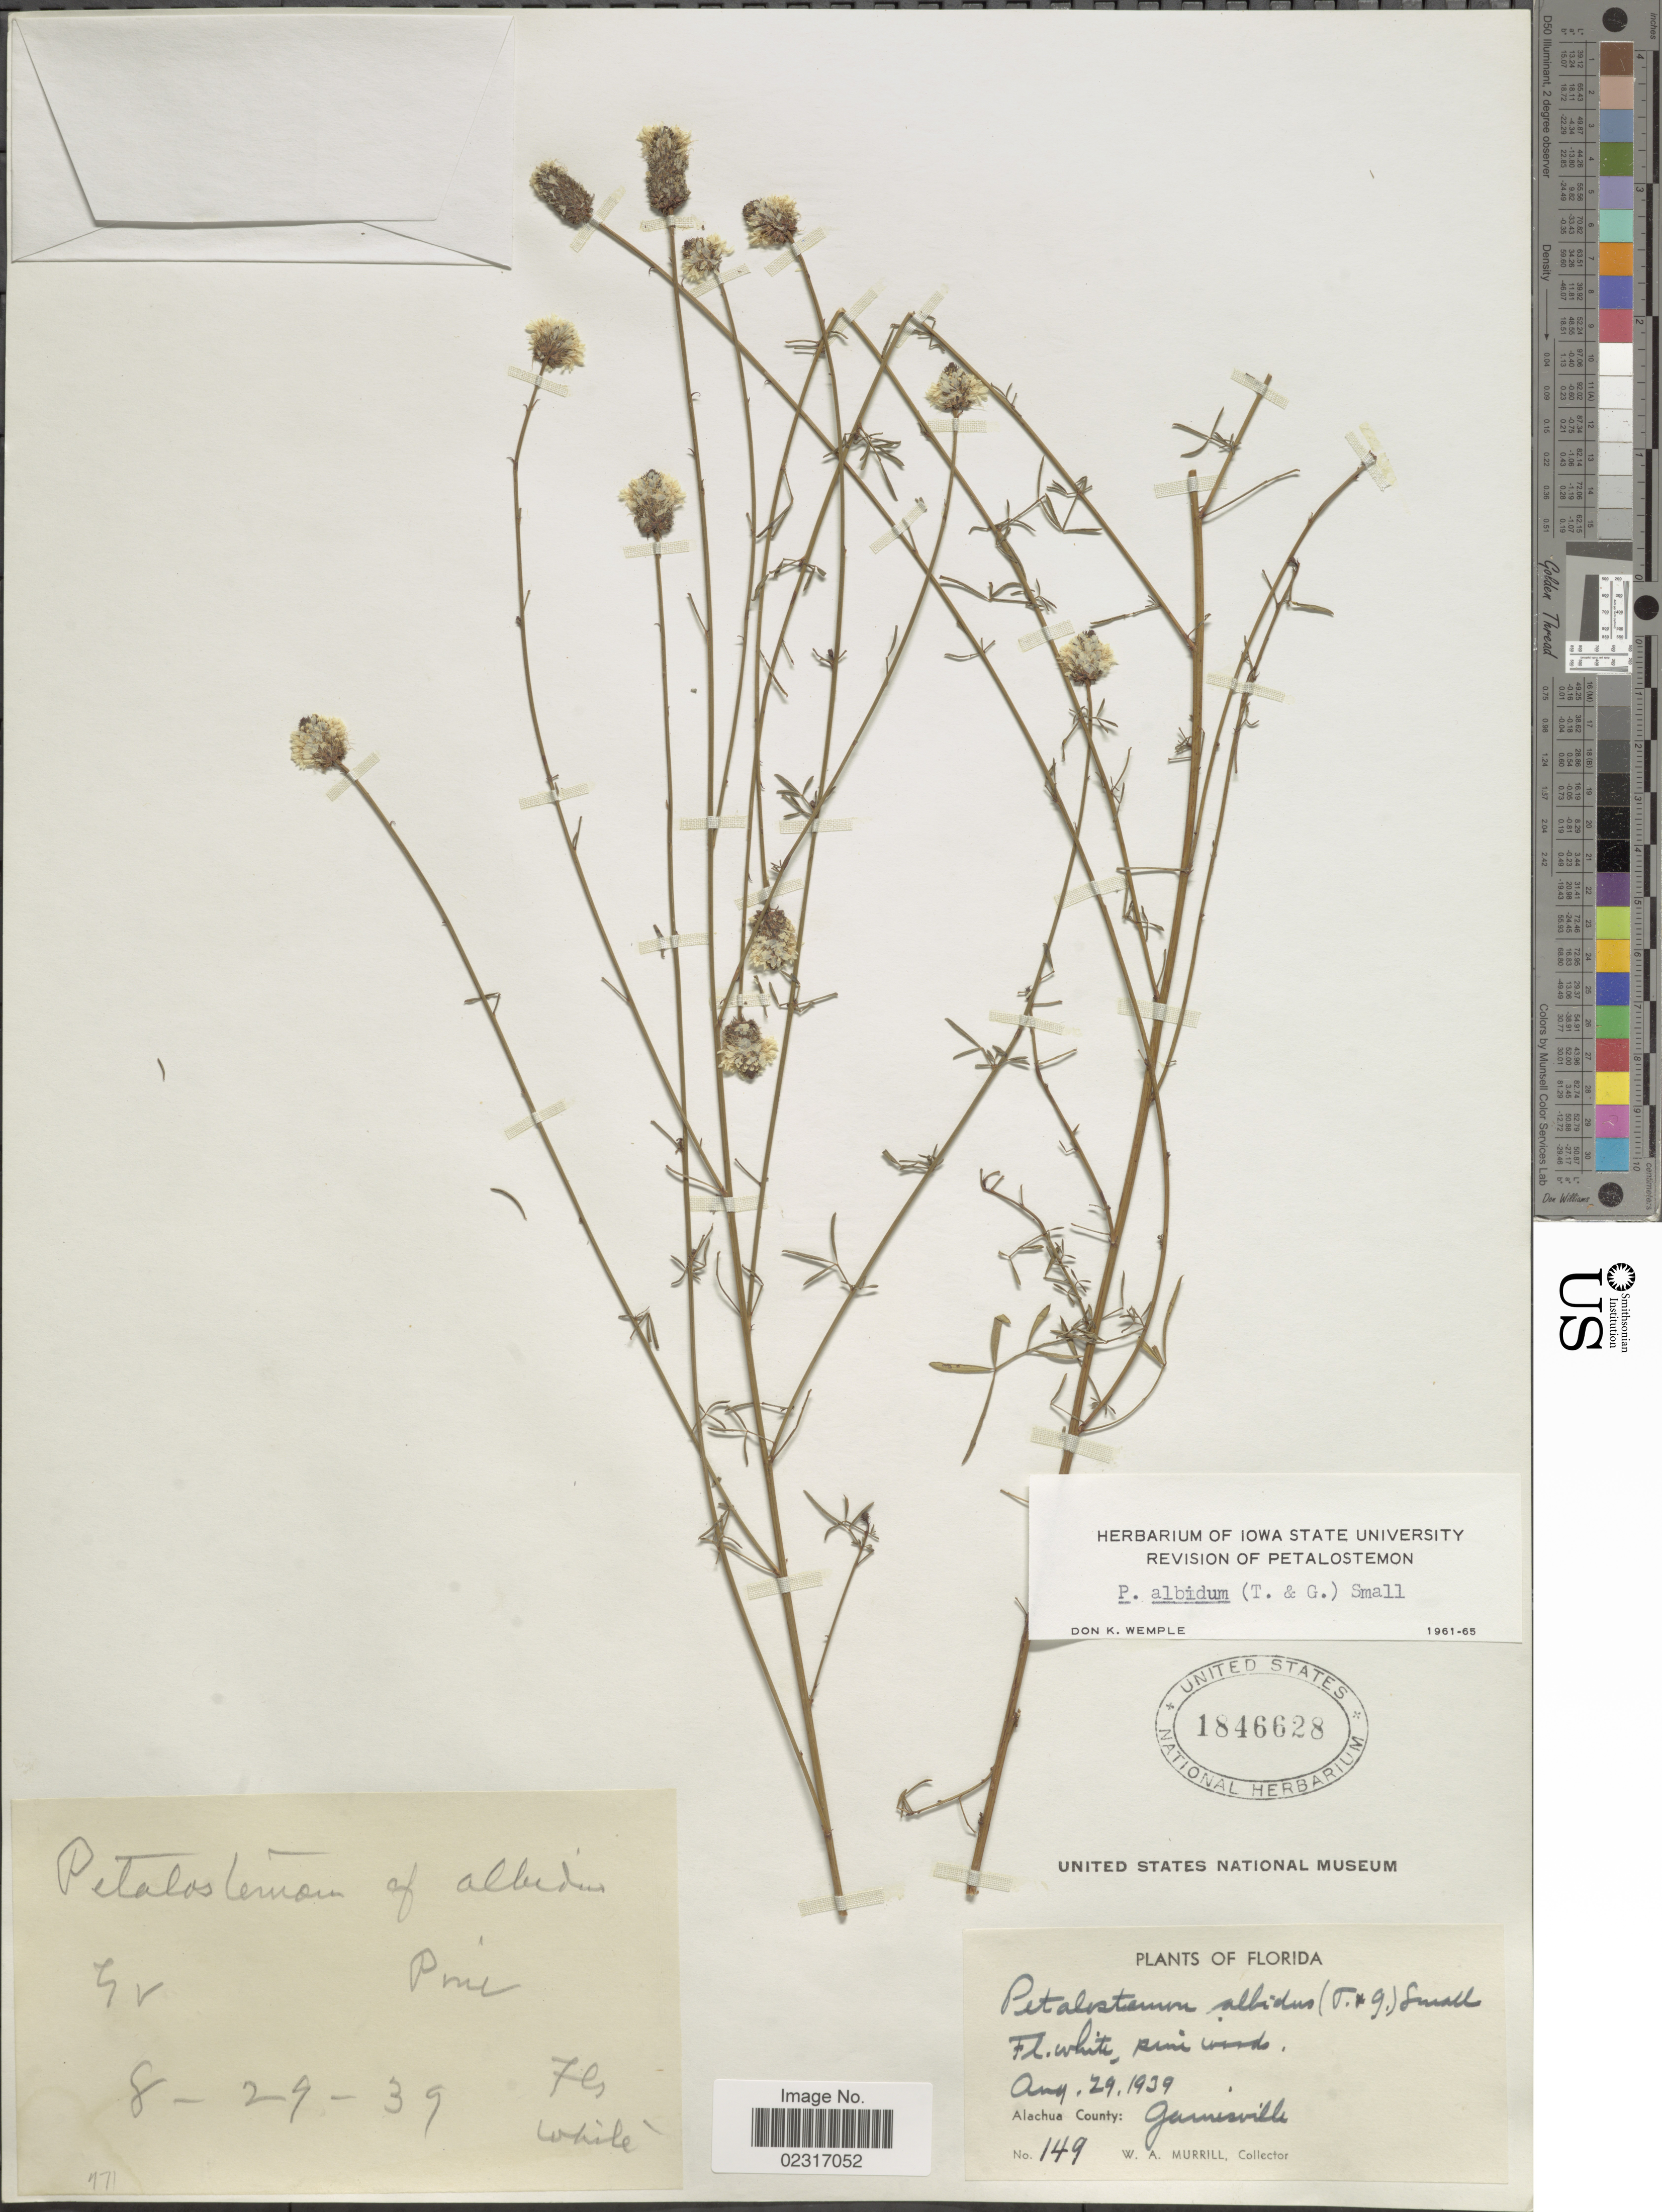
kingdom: Plantae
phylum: Tracheophyta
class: Magnoliopsida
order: Fabales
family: Fabaceae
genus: Dalea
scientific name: Dalea carnea var. albida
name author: (Torr. & A. Gray) Barneby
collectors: W. A. Murrill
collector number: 149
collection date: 1939-08-29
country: United States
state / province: Florida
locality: Alachua County: Gainesville.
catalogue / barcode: US 1846628